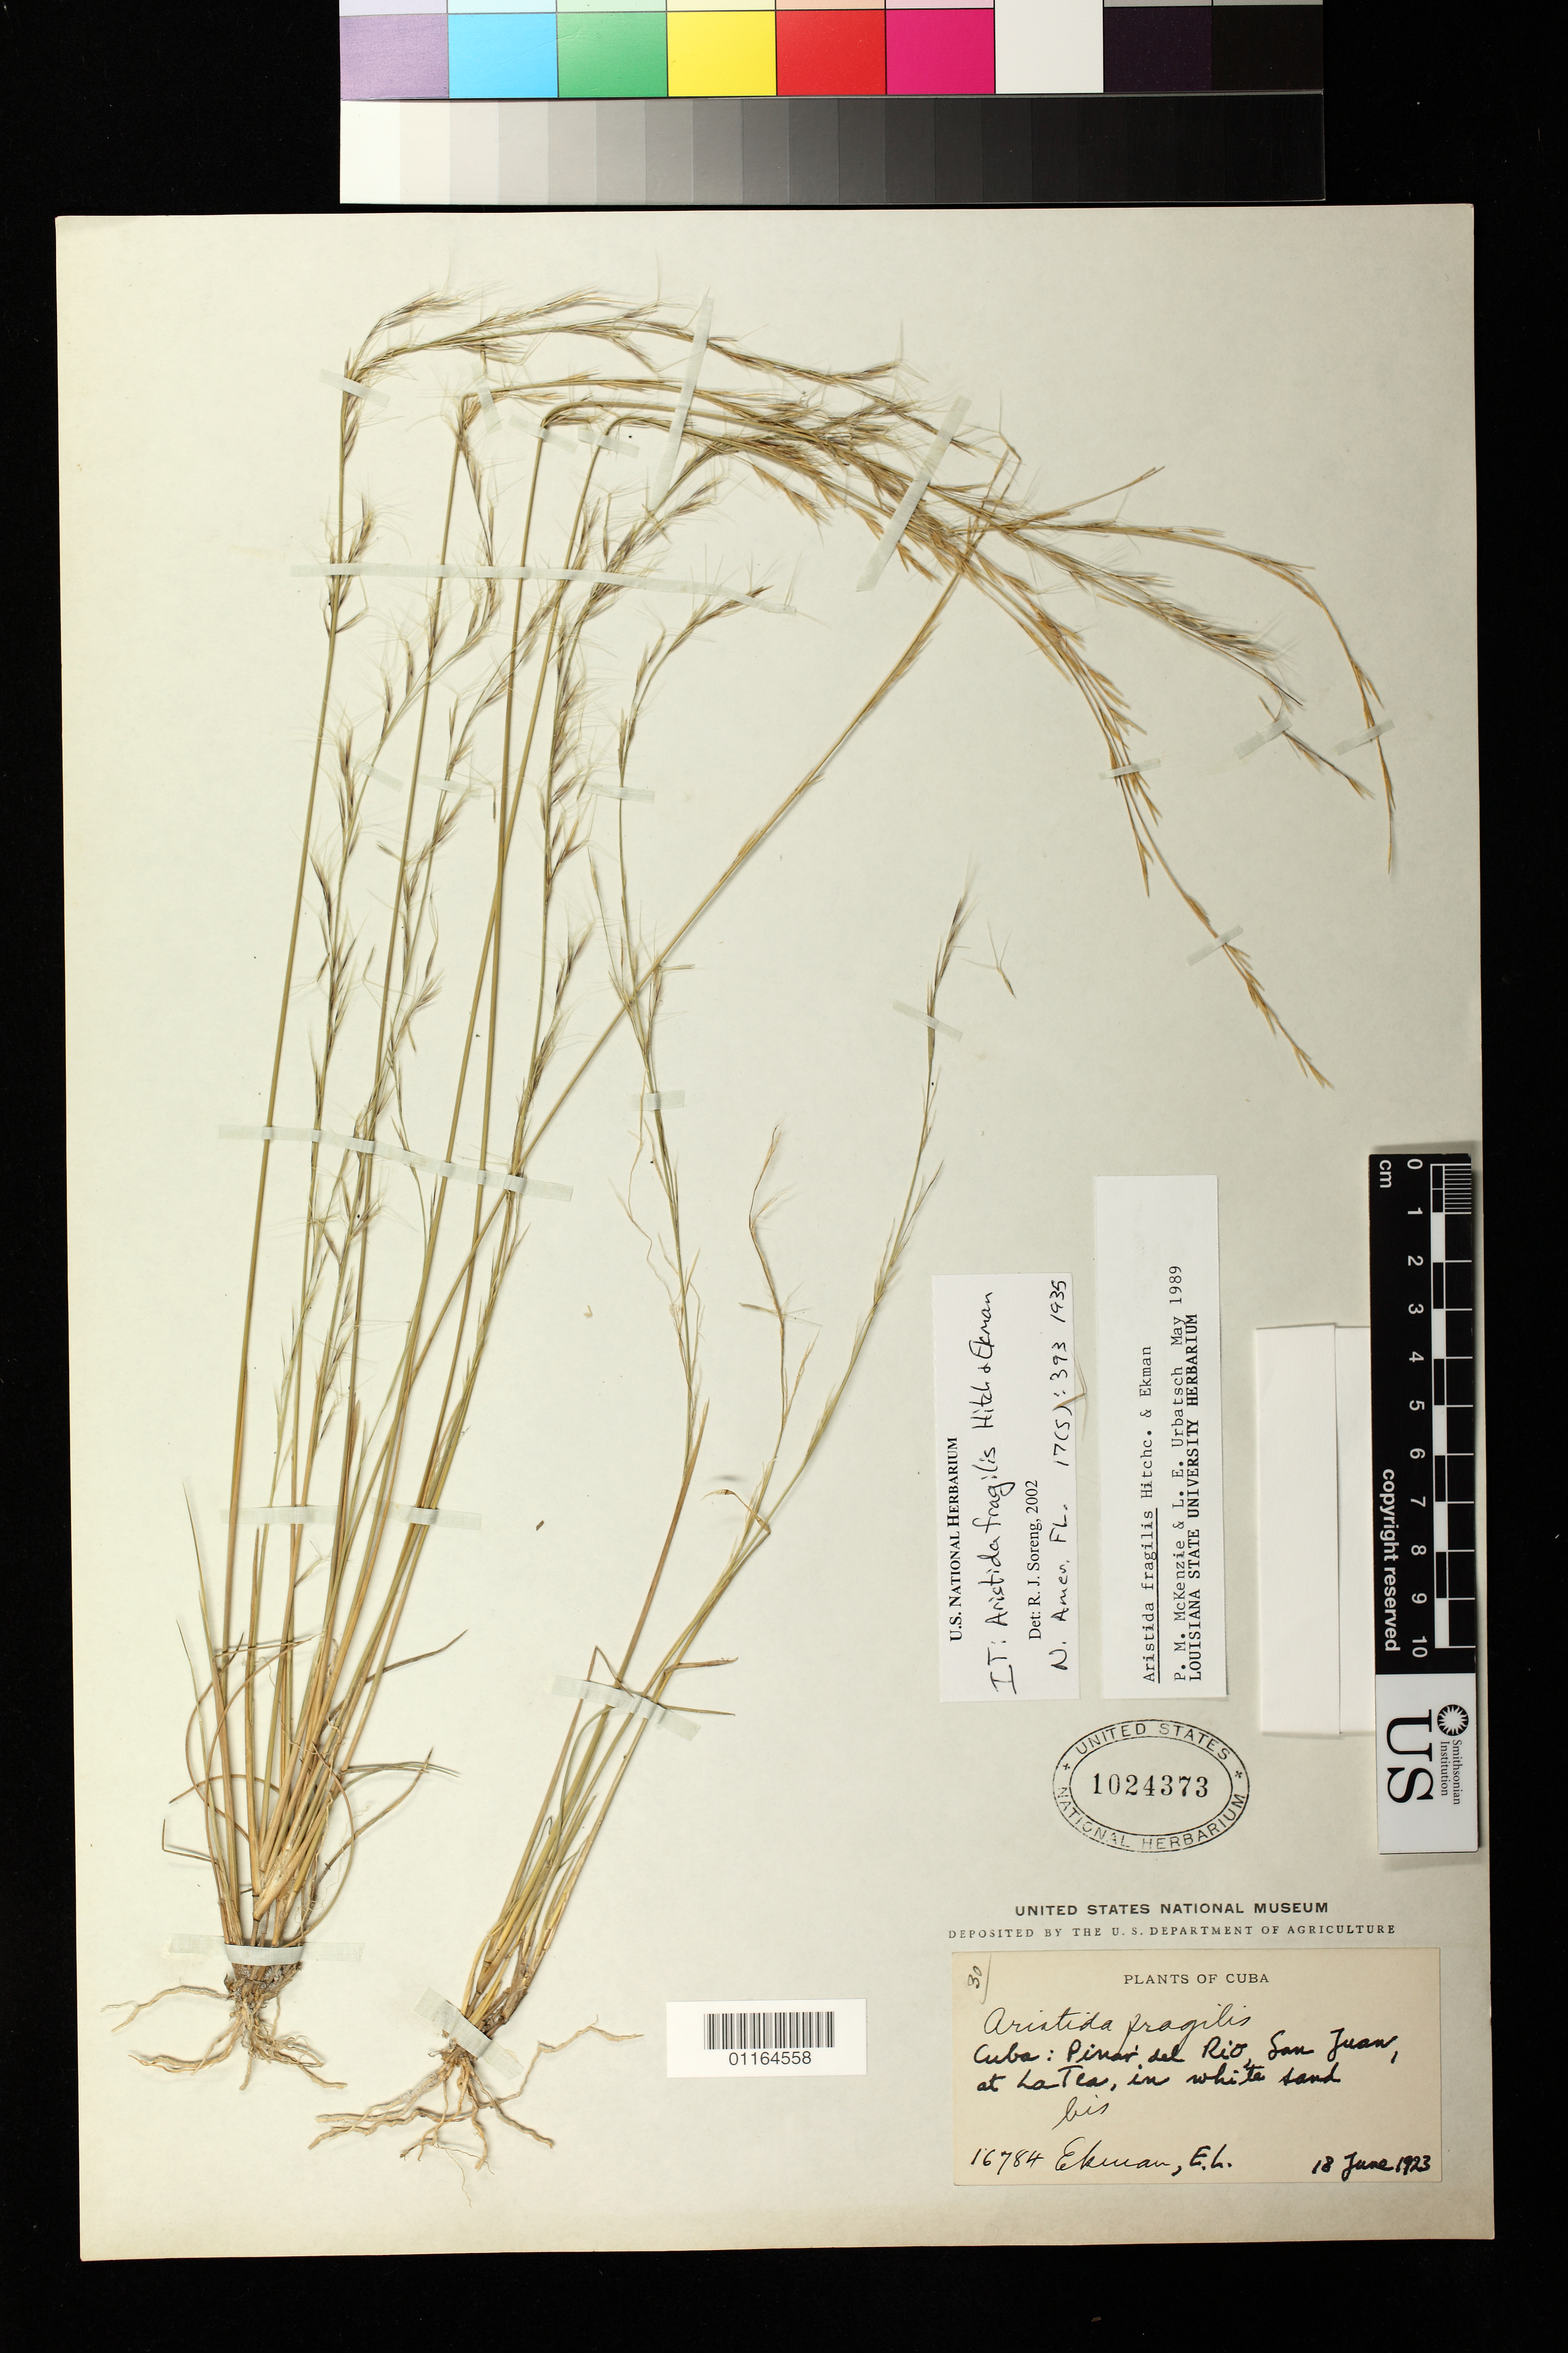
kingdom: Plantae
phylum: Tracheophyta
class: Liliopsida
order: Poales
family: Poaceae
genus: Aristida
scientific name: Aristida fragilis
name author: Hitchc. & Ekman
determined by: Soreng, Robert J., Research Associate (BOT), Smithsonian Institution - National Museum of Natural History (UNITED STATES)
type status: Isotype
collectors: E. L. Ekman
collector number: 16784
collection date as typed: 18 Jun 1923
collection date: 1923-06-18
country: Cuba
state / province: Pinar del Río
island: Greater Antilles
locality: Prov. Pinar del Rio, San Juan and Martinez, at La Tea.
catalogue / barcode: US 1024373